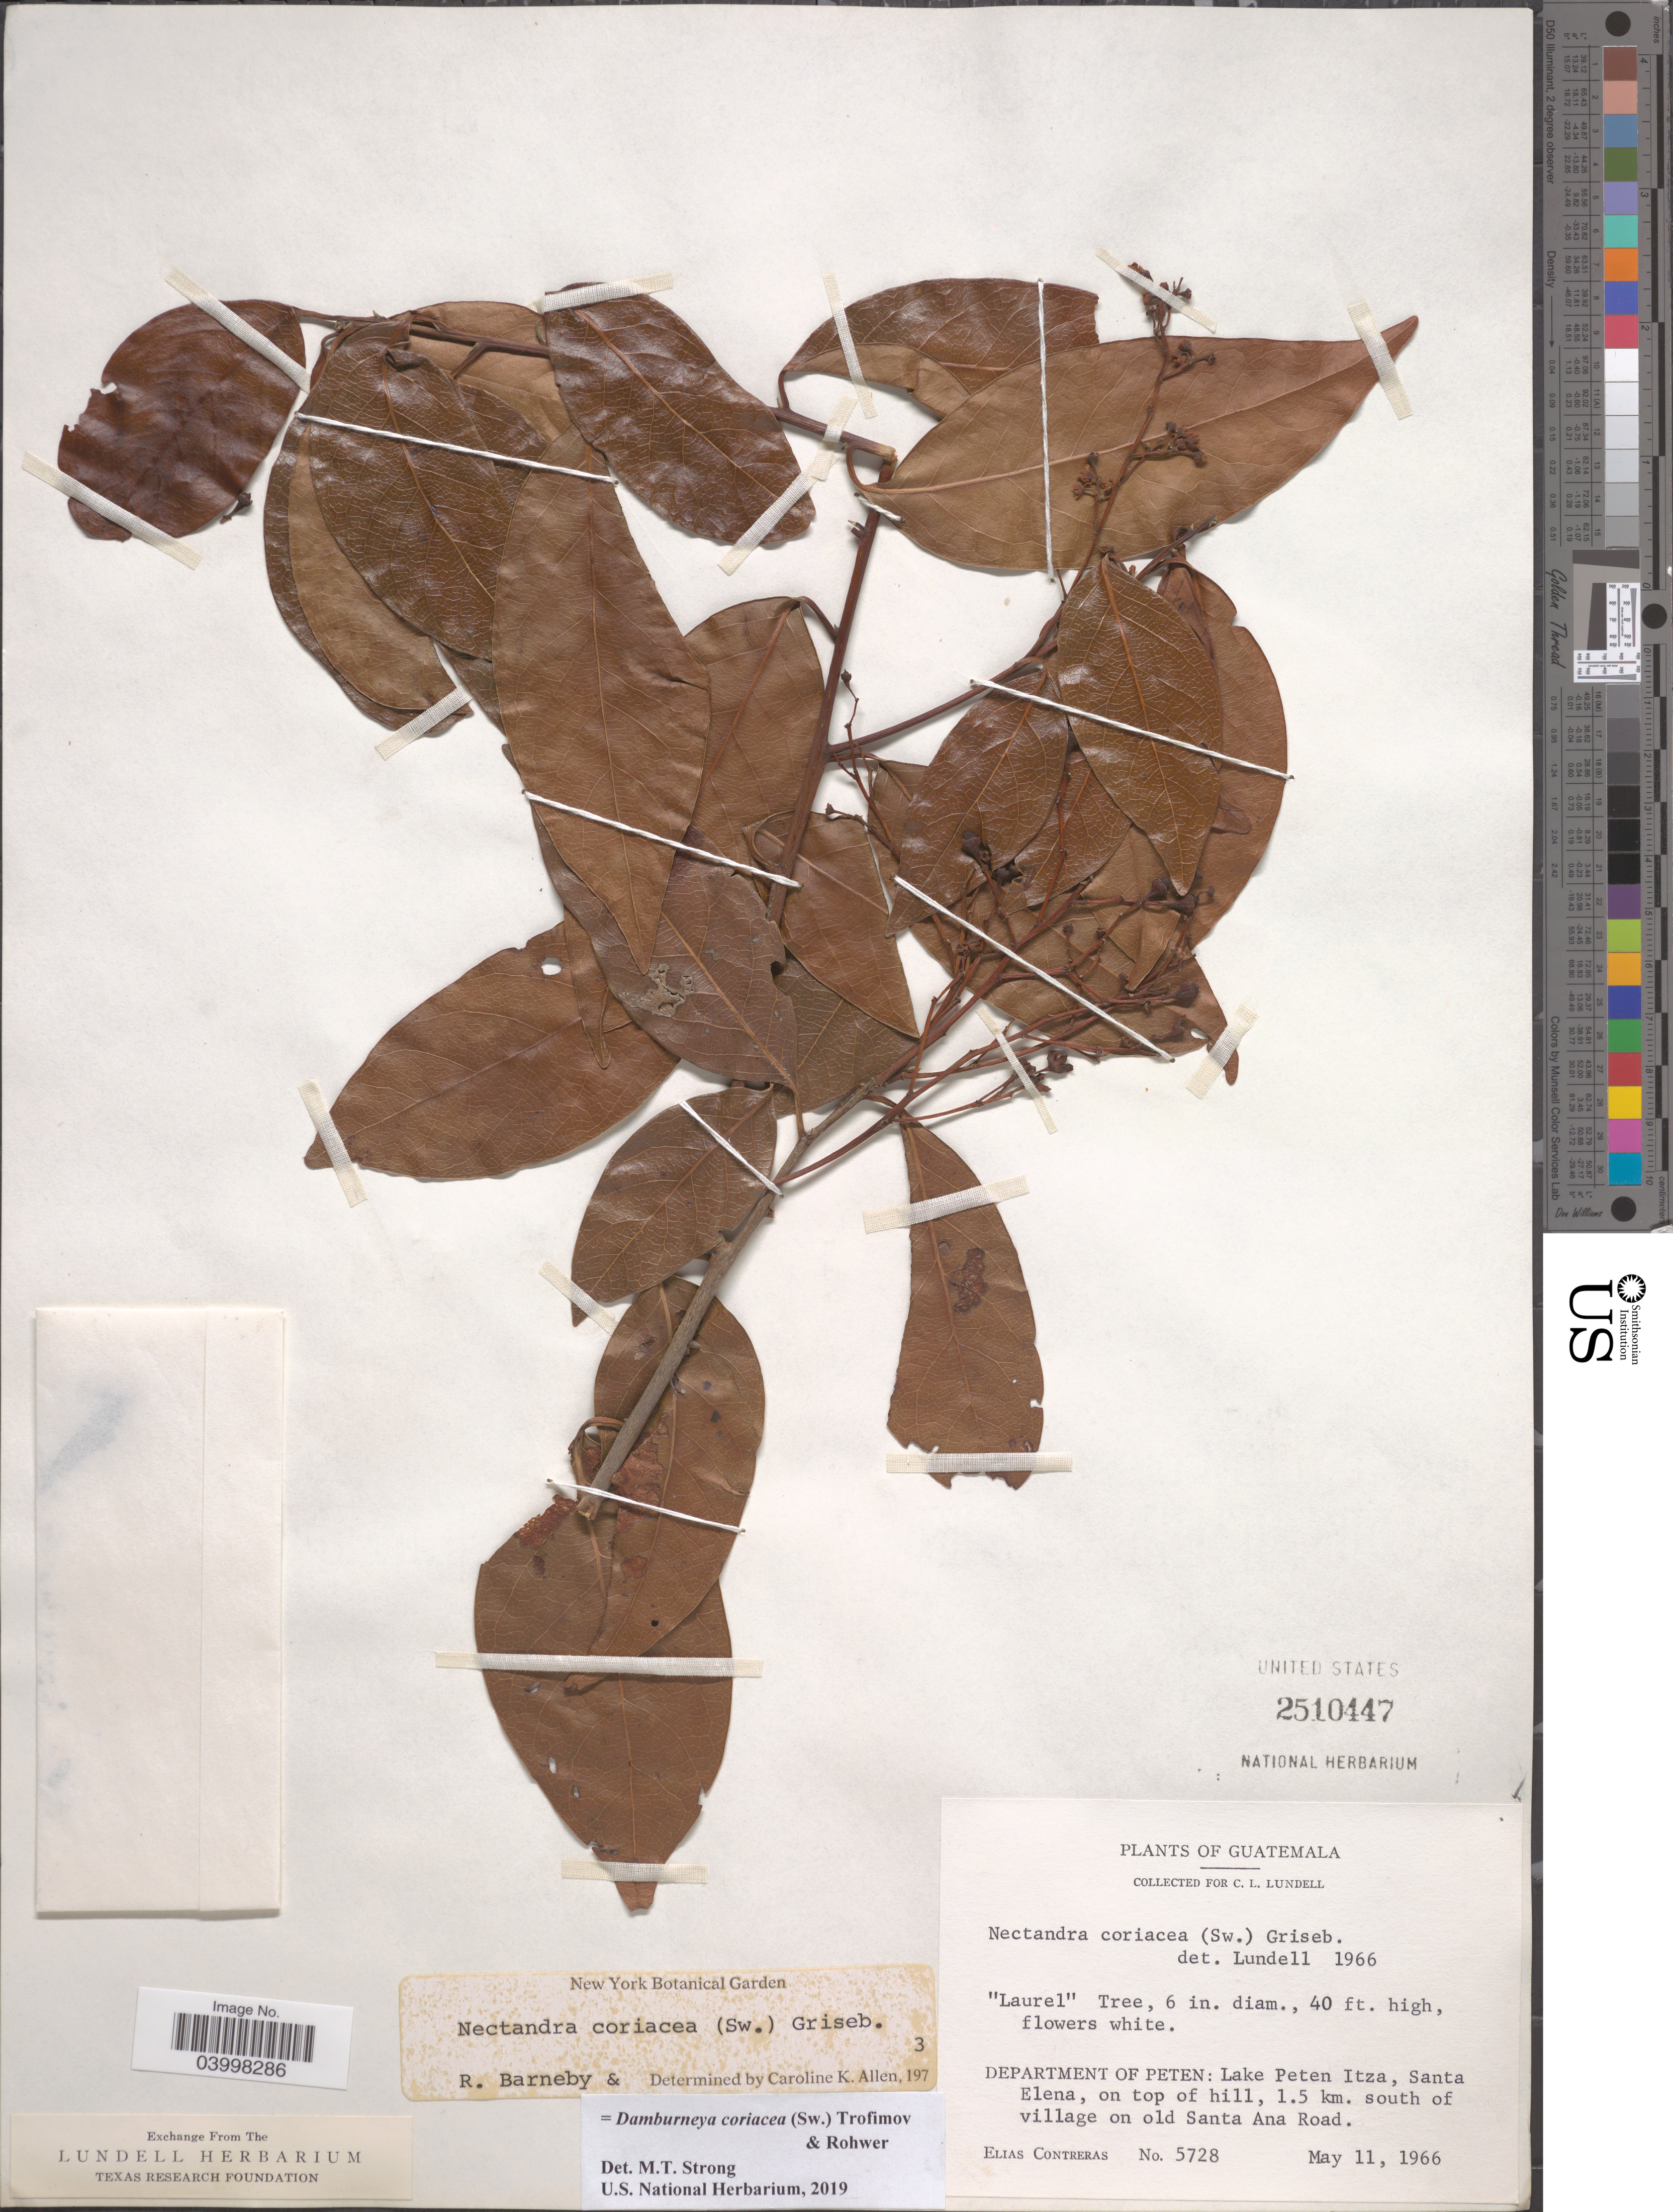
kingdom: Plantae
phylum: Tracheophyta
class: Magnoliopsida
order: Laurales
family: Lauraceae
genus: Damburneya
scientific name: Damburneya coriacea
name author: (Sw.) Trofimov & Rohwer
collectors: E. Contreras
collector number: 5728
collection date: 1966-05-11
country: Guatemala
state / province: El Peten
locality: Department of Peten: Lake Peten Itza, Santa Elena, on top of hill, 1.5 km. south of village on old Santa Ana Road.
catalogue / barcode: US 2510477